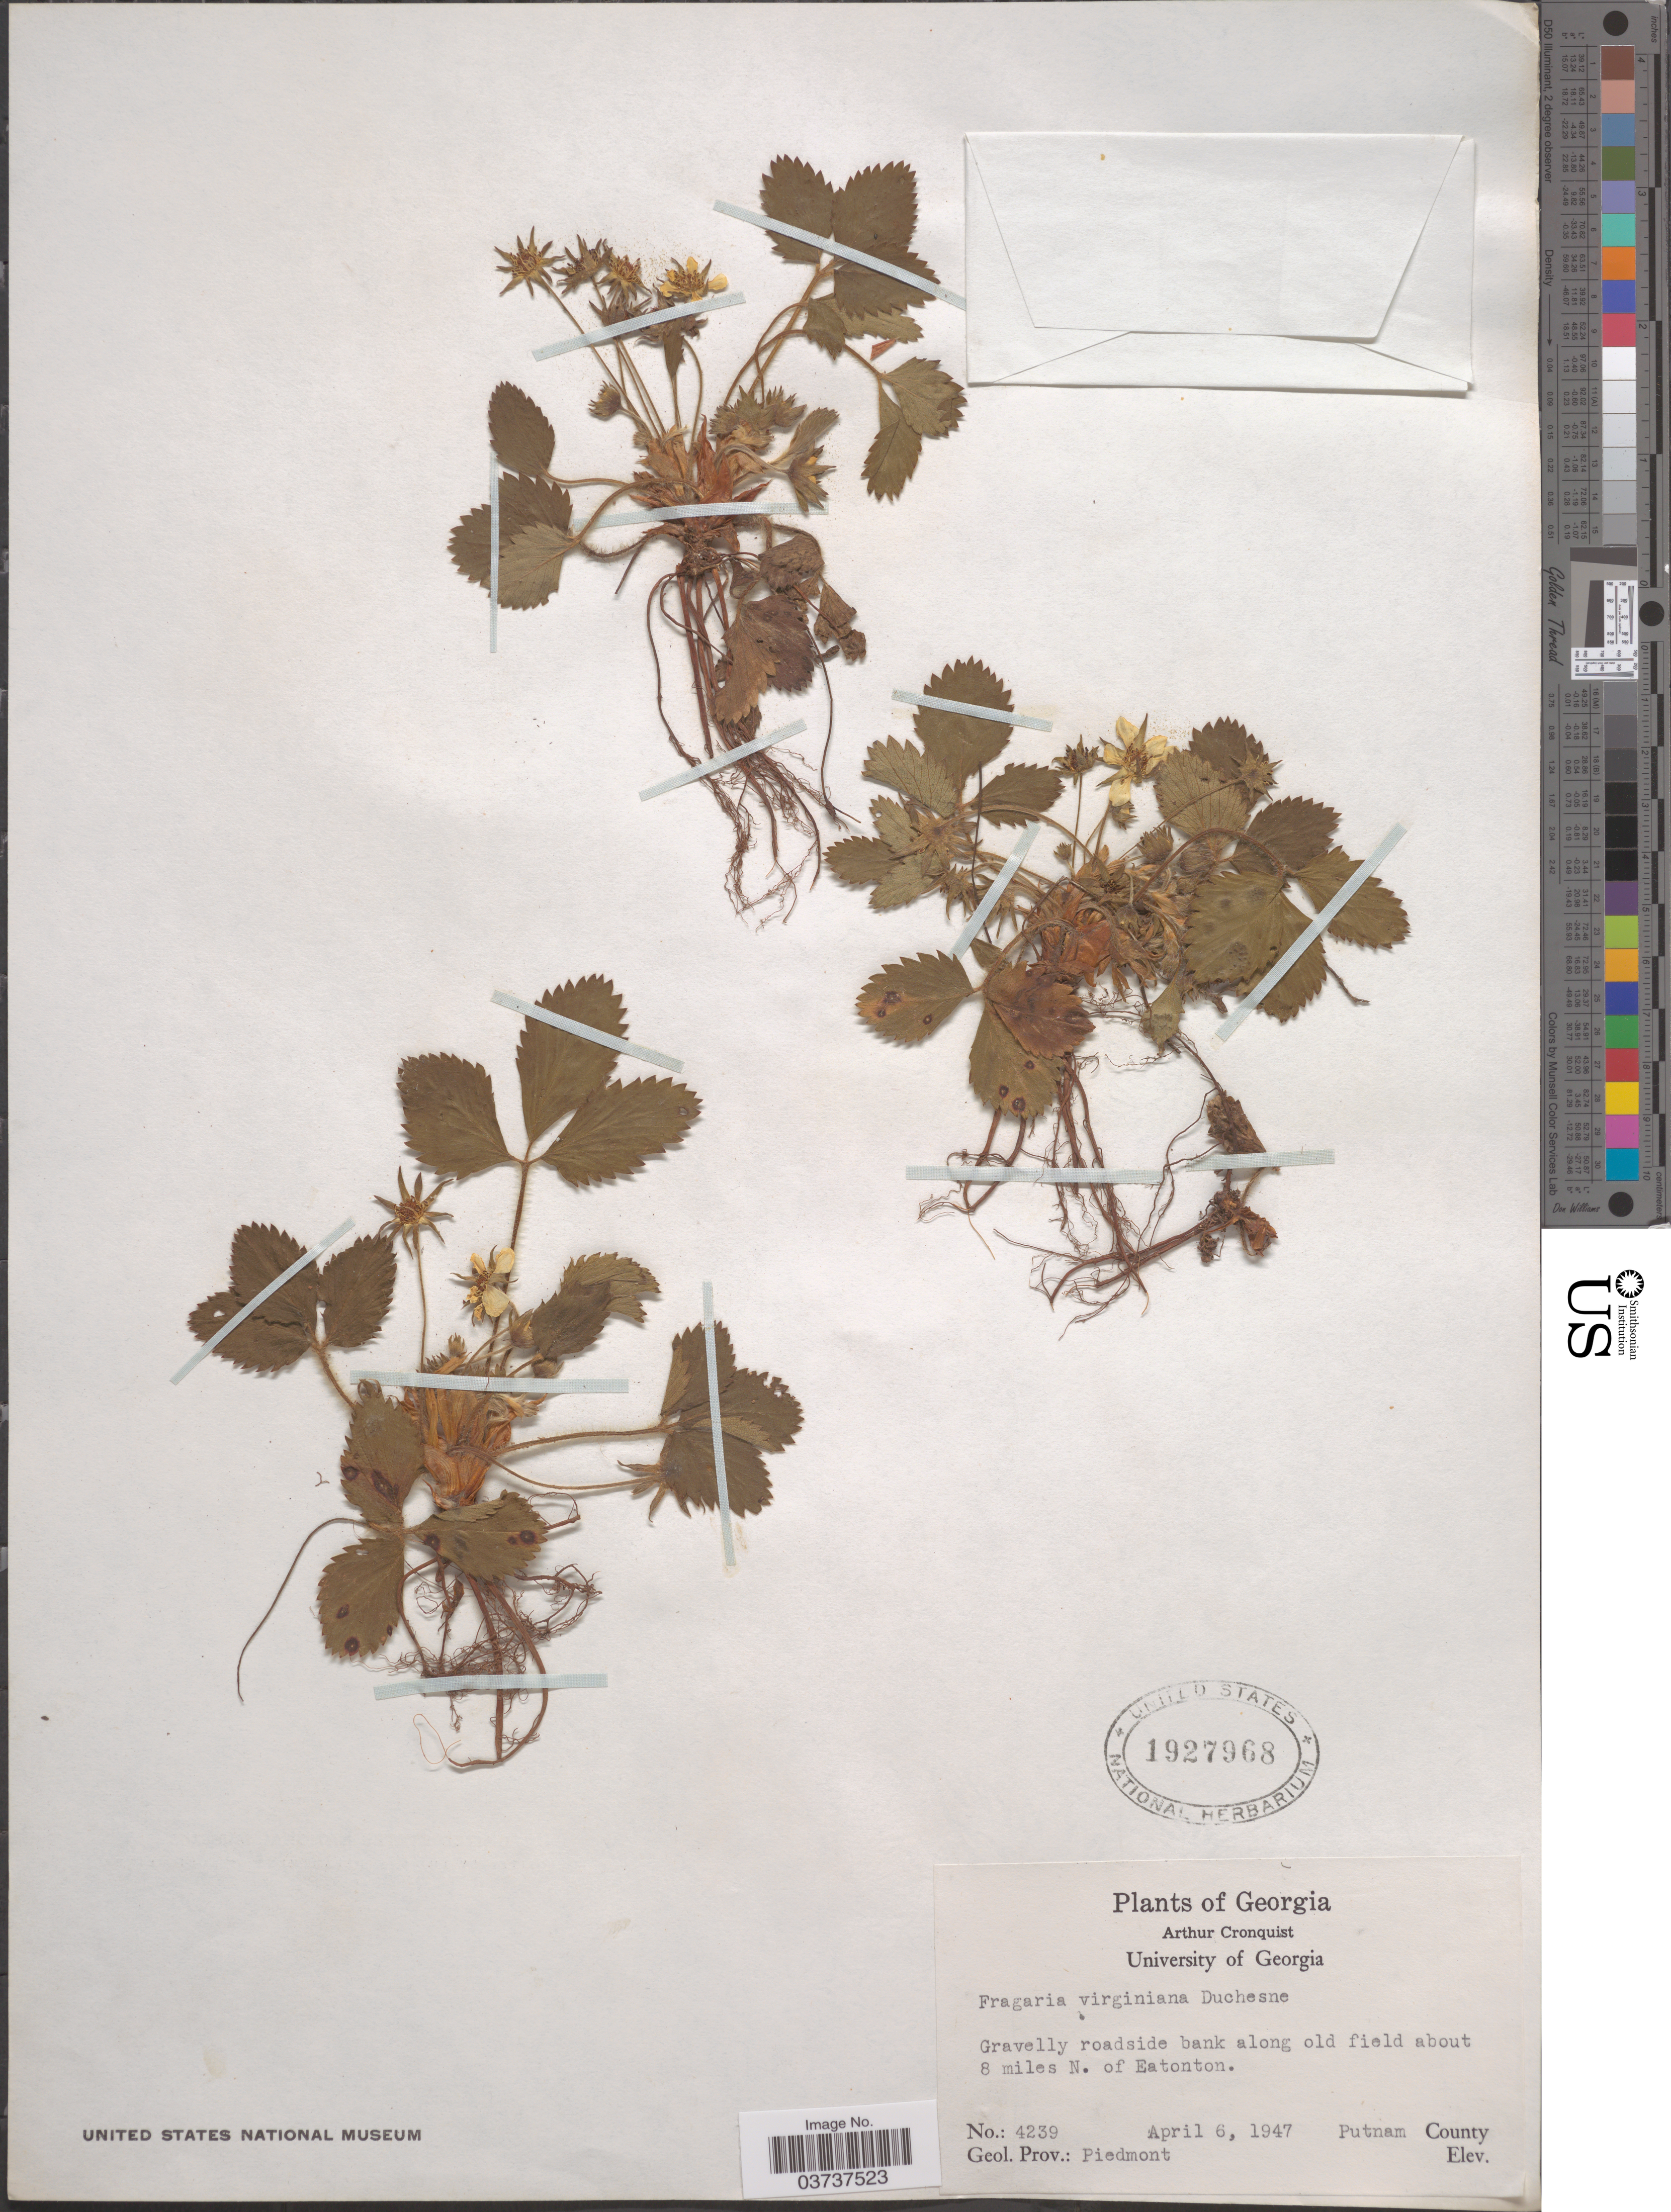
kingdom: Plantae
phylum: Tracheophyta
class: Magnoliopsida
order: Rosales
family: Rosaceae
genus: Fragaria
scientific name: Fragaria virginiana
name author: Mill.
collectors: A. J. Cronquist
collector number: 4239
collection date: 1947-04-06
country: United States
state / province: Georgia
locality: Along old field about 8 miles N. of Eatonton. Putnam County. Geol. Prov.: Piedmont.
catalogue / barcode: US 1927968